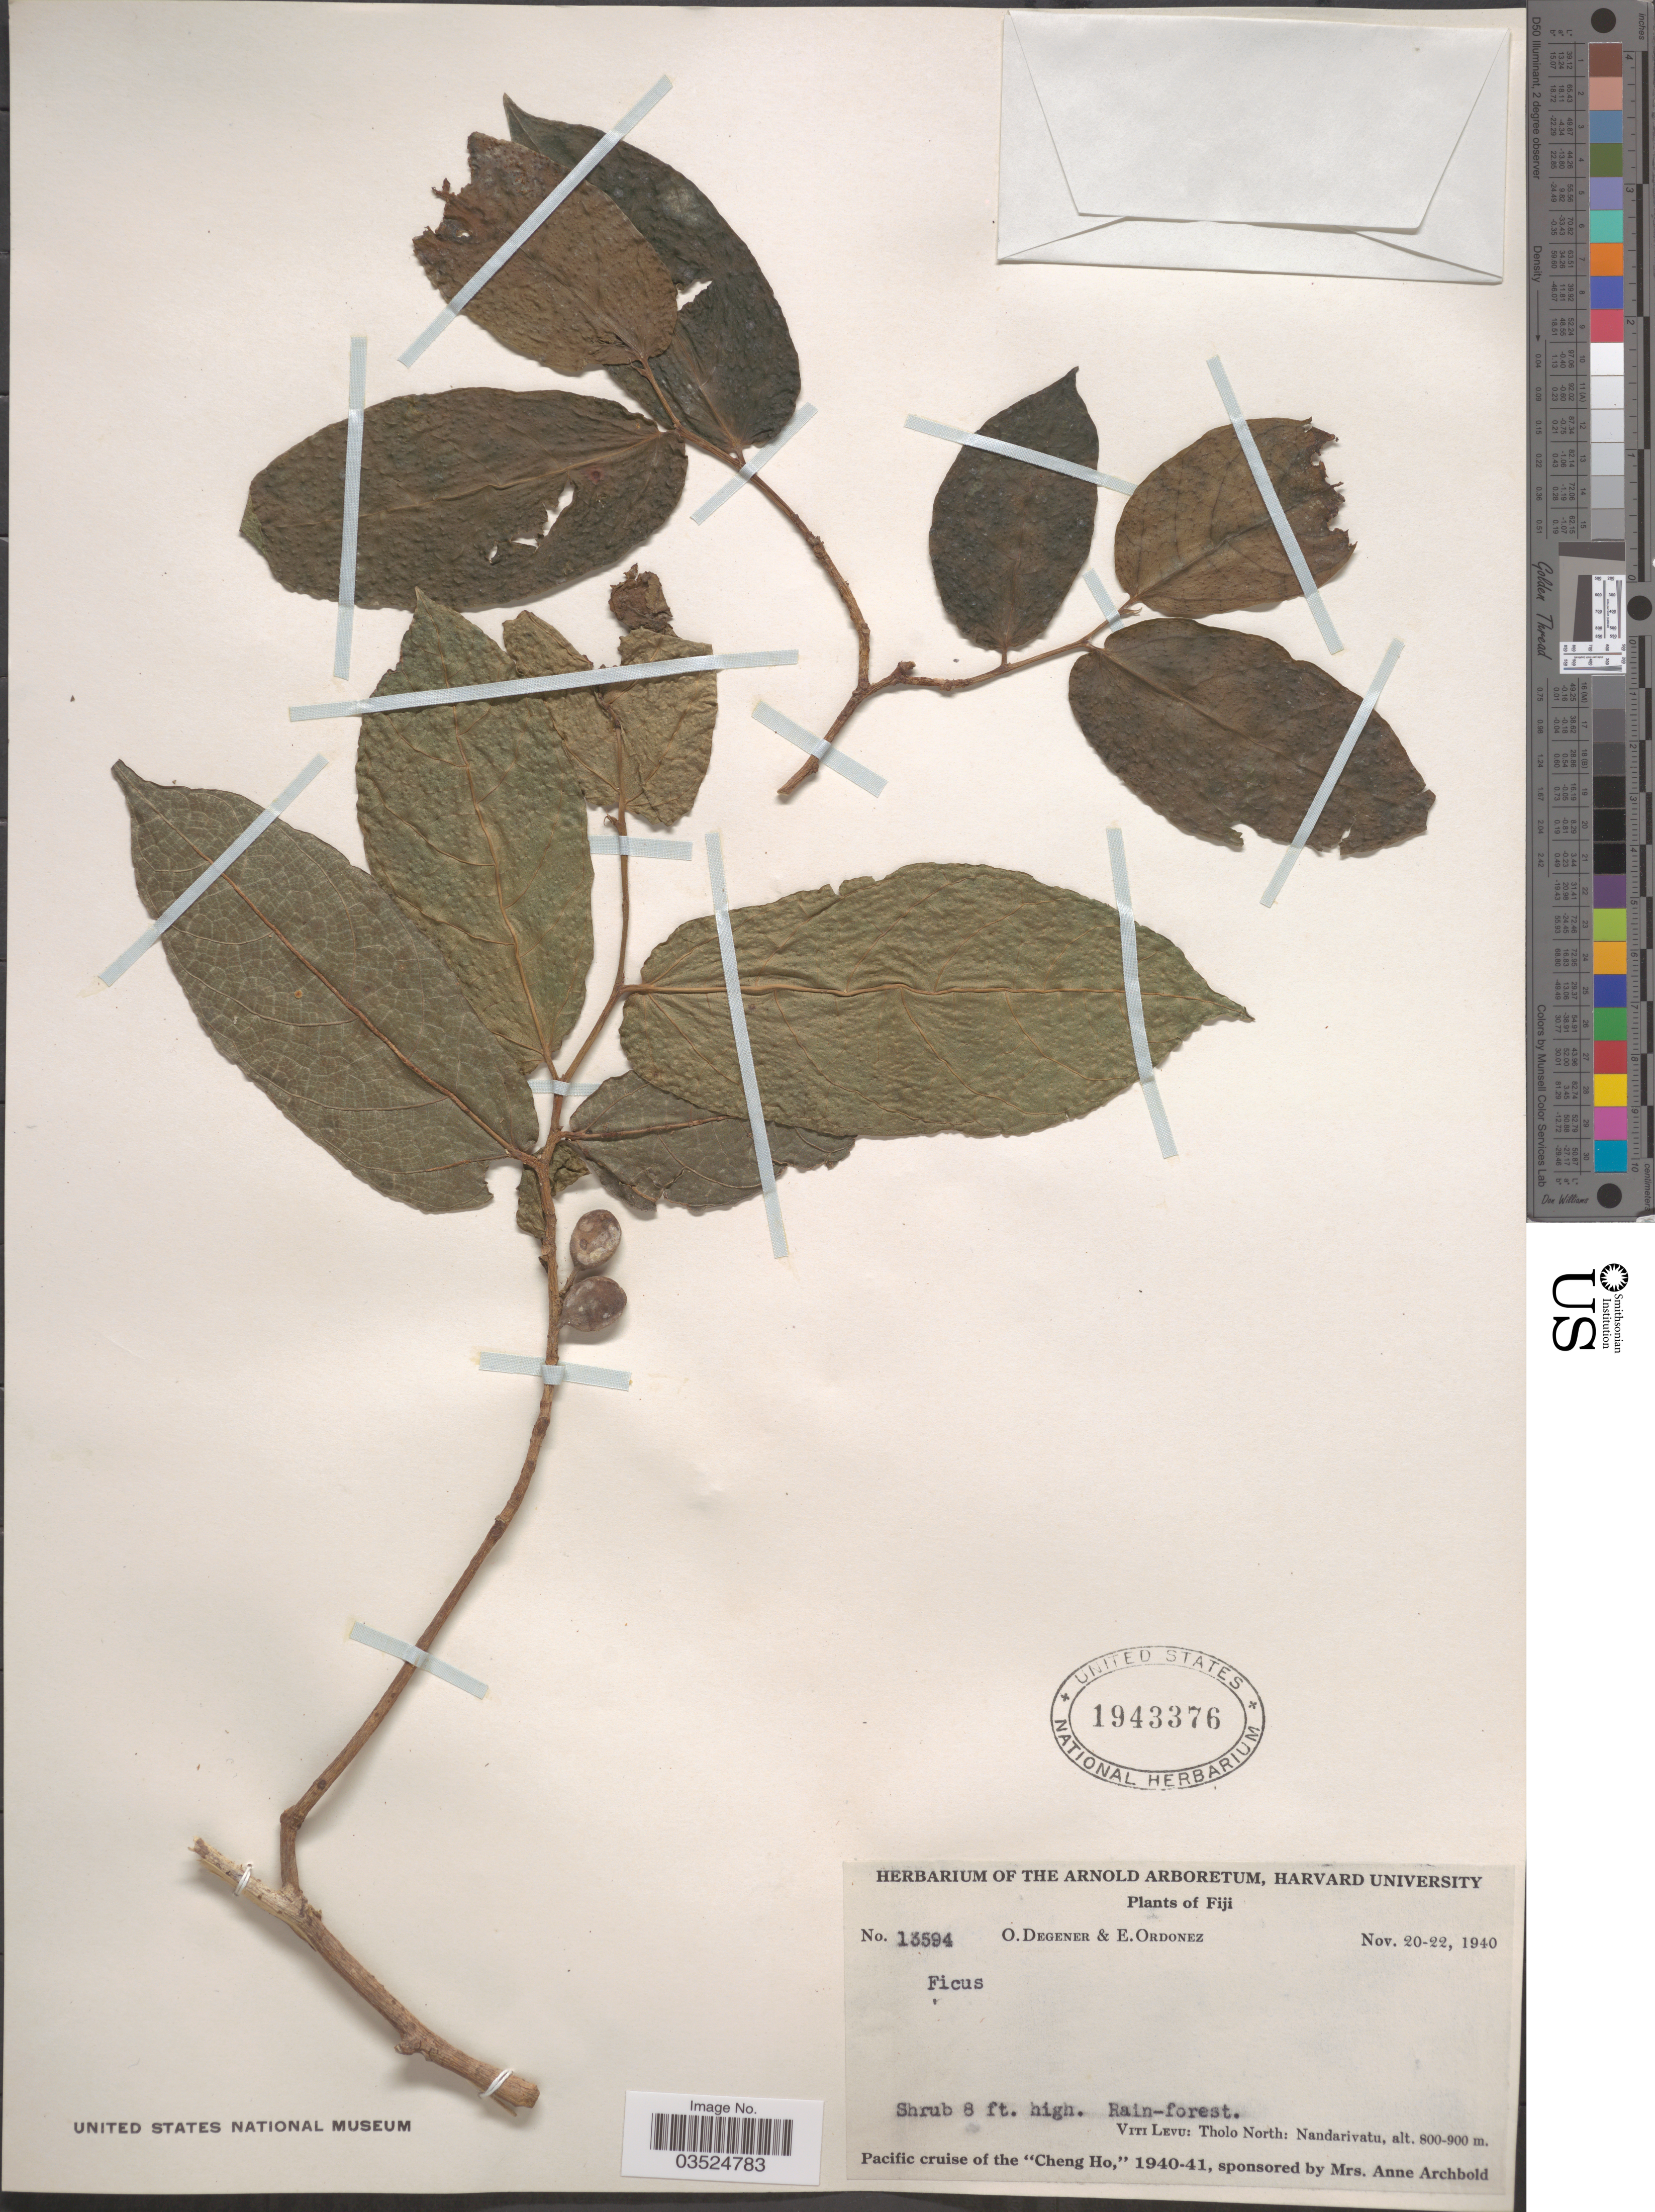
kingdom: Plantae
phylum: Tracheophyta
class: Magnoliopsida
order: Rosales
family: Moraceae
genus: Ficus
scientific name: Ficus sp.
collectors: O. Degener & E. Ordonez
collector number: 13594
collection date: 1940-11-20/1940-11-22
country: Fiji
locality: Viti Levu: Tholo North: Nandarivatu.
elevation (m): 800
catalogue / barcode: US 1943376